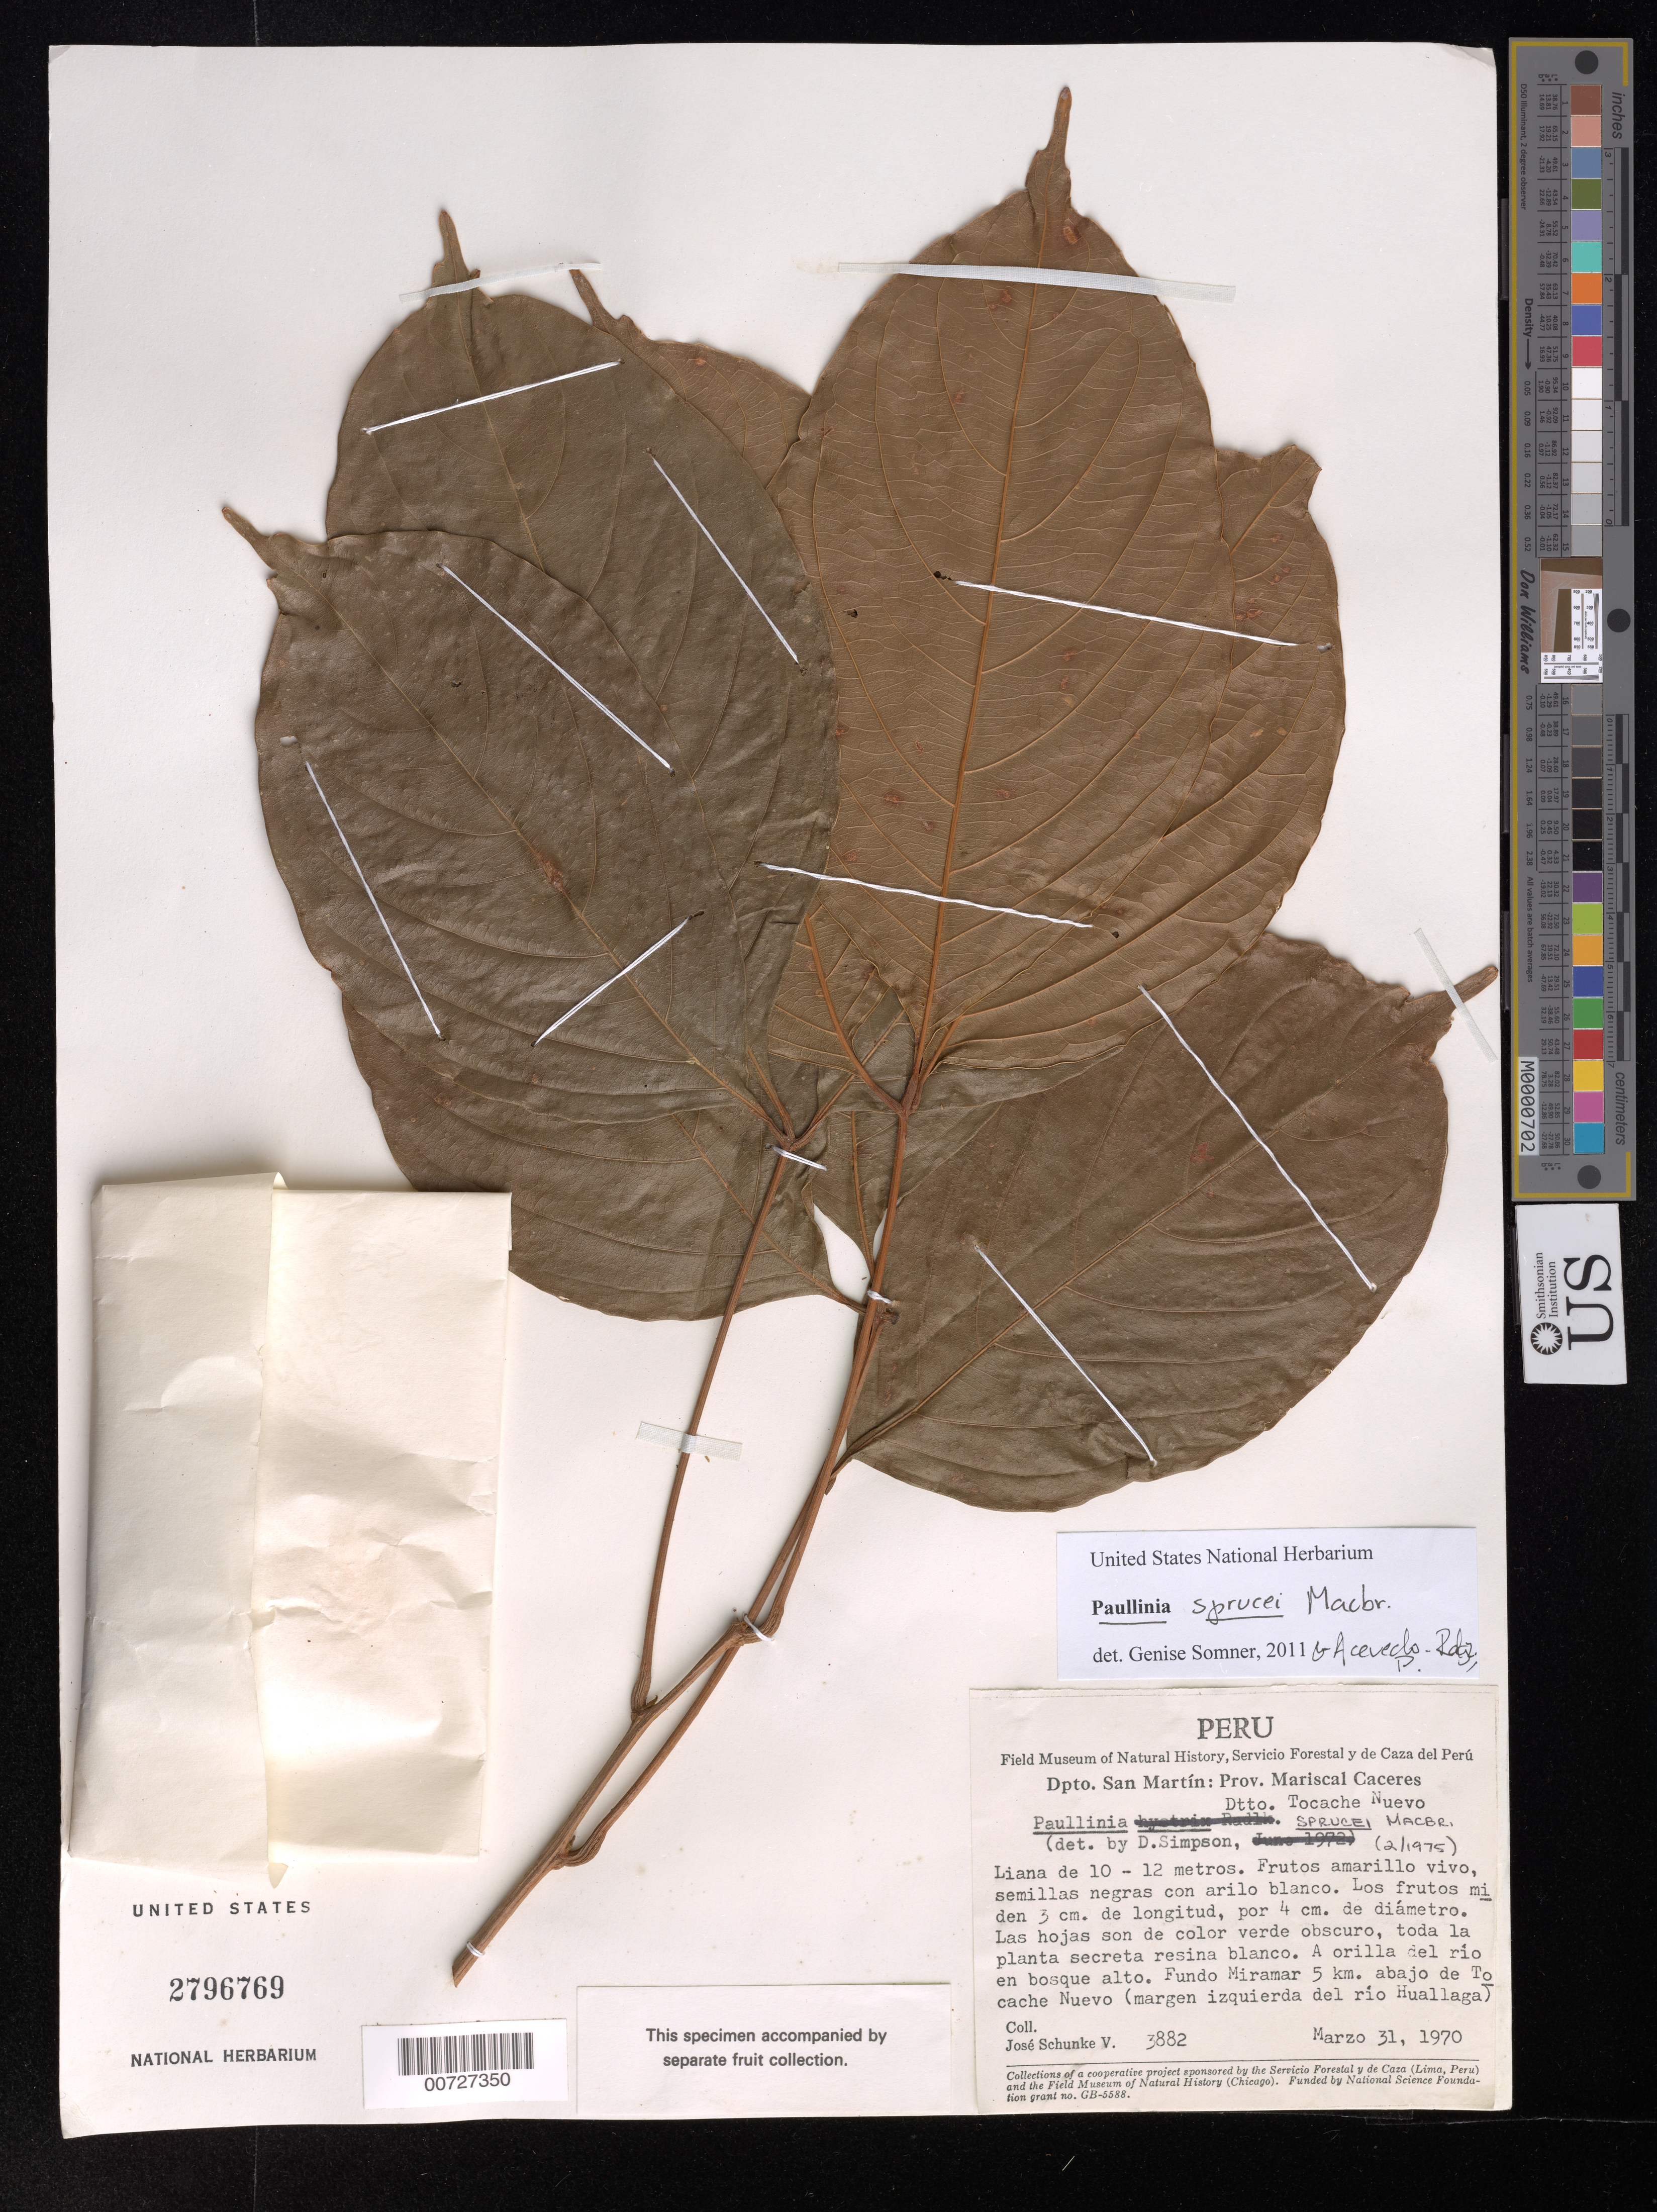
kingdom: Plantae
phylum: Tracheophyta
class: Magnoliopsida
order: Sapindales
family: Sapindaceae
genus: Paullinia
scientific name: Paullinia sprucei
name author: J.F. Macbr.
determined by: Somner, G. V.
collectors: J. Schunke Vigo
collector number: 3882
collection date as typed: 31 Mar 1970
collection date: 1970-03-31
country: Peru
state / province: San Martín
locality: Prov. Mariscal Caceres, Dtto. Tocache Nuevo. Fundo Miramar, 5 km abajo de Tocache Nuevo (margem izquierda del rio Huallaga).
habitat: A orilla del rio en bosque alto.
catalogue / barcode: US 2796769